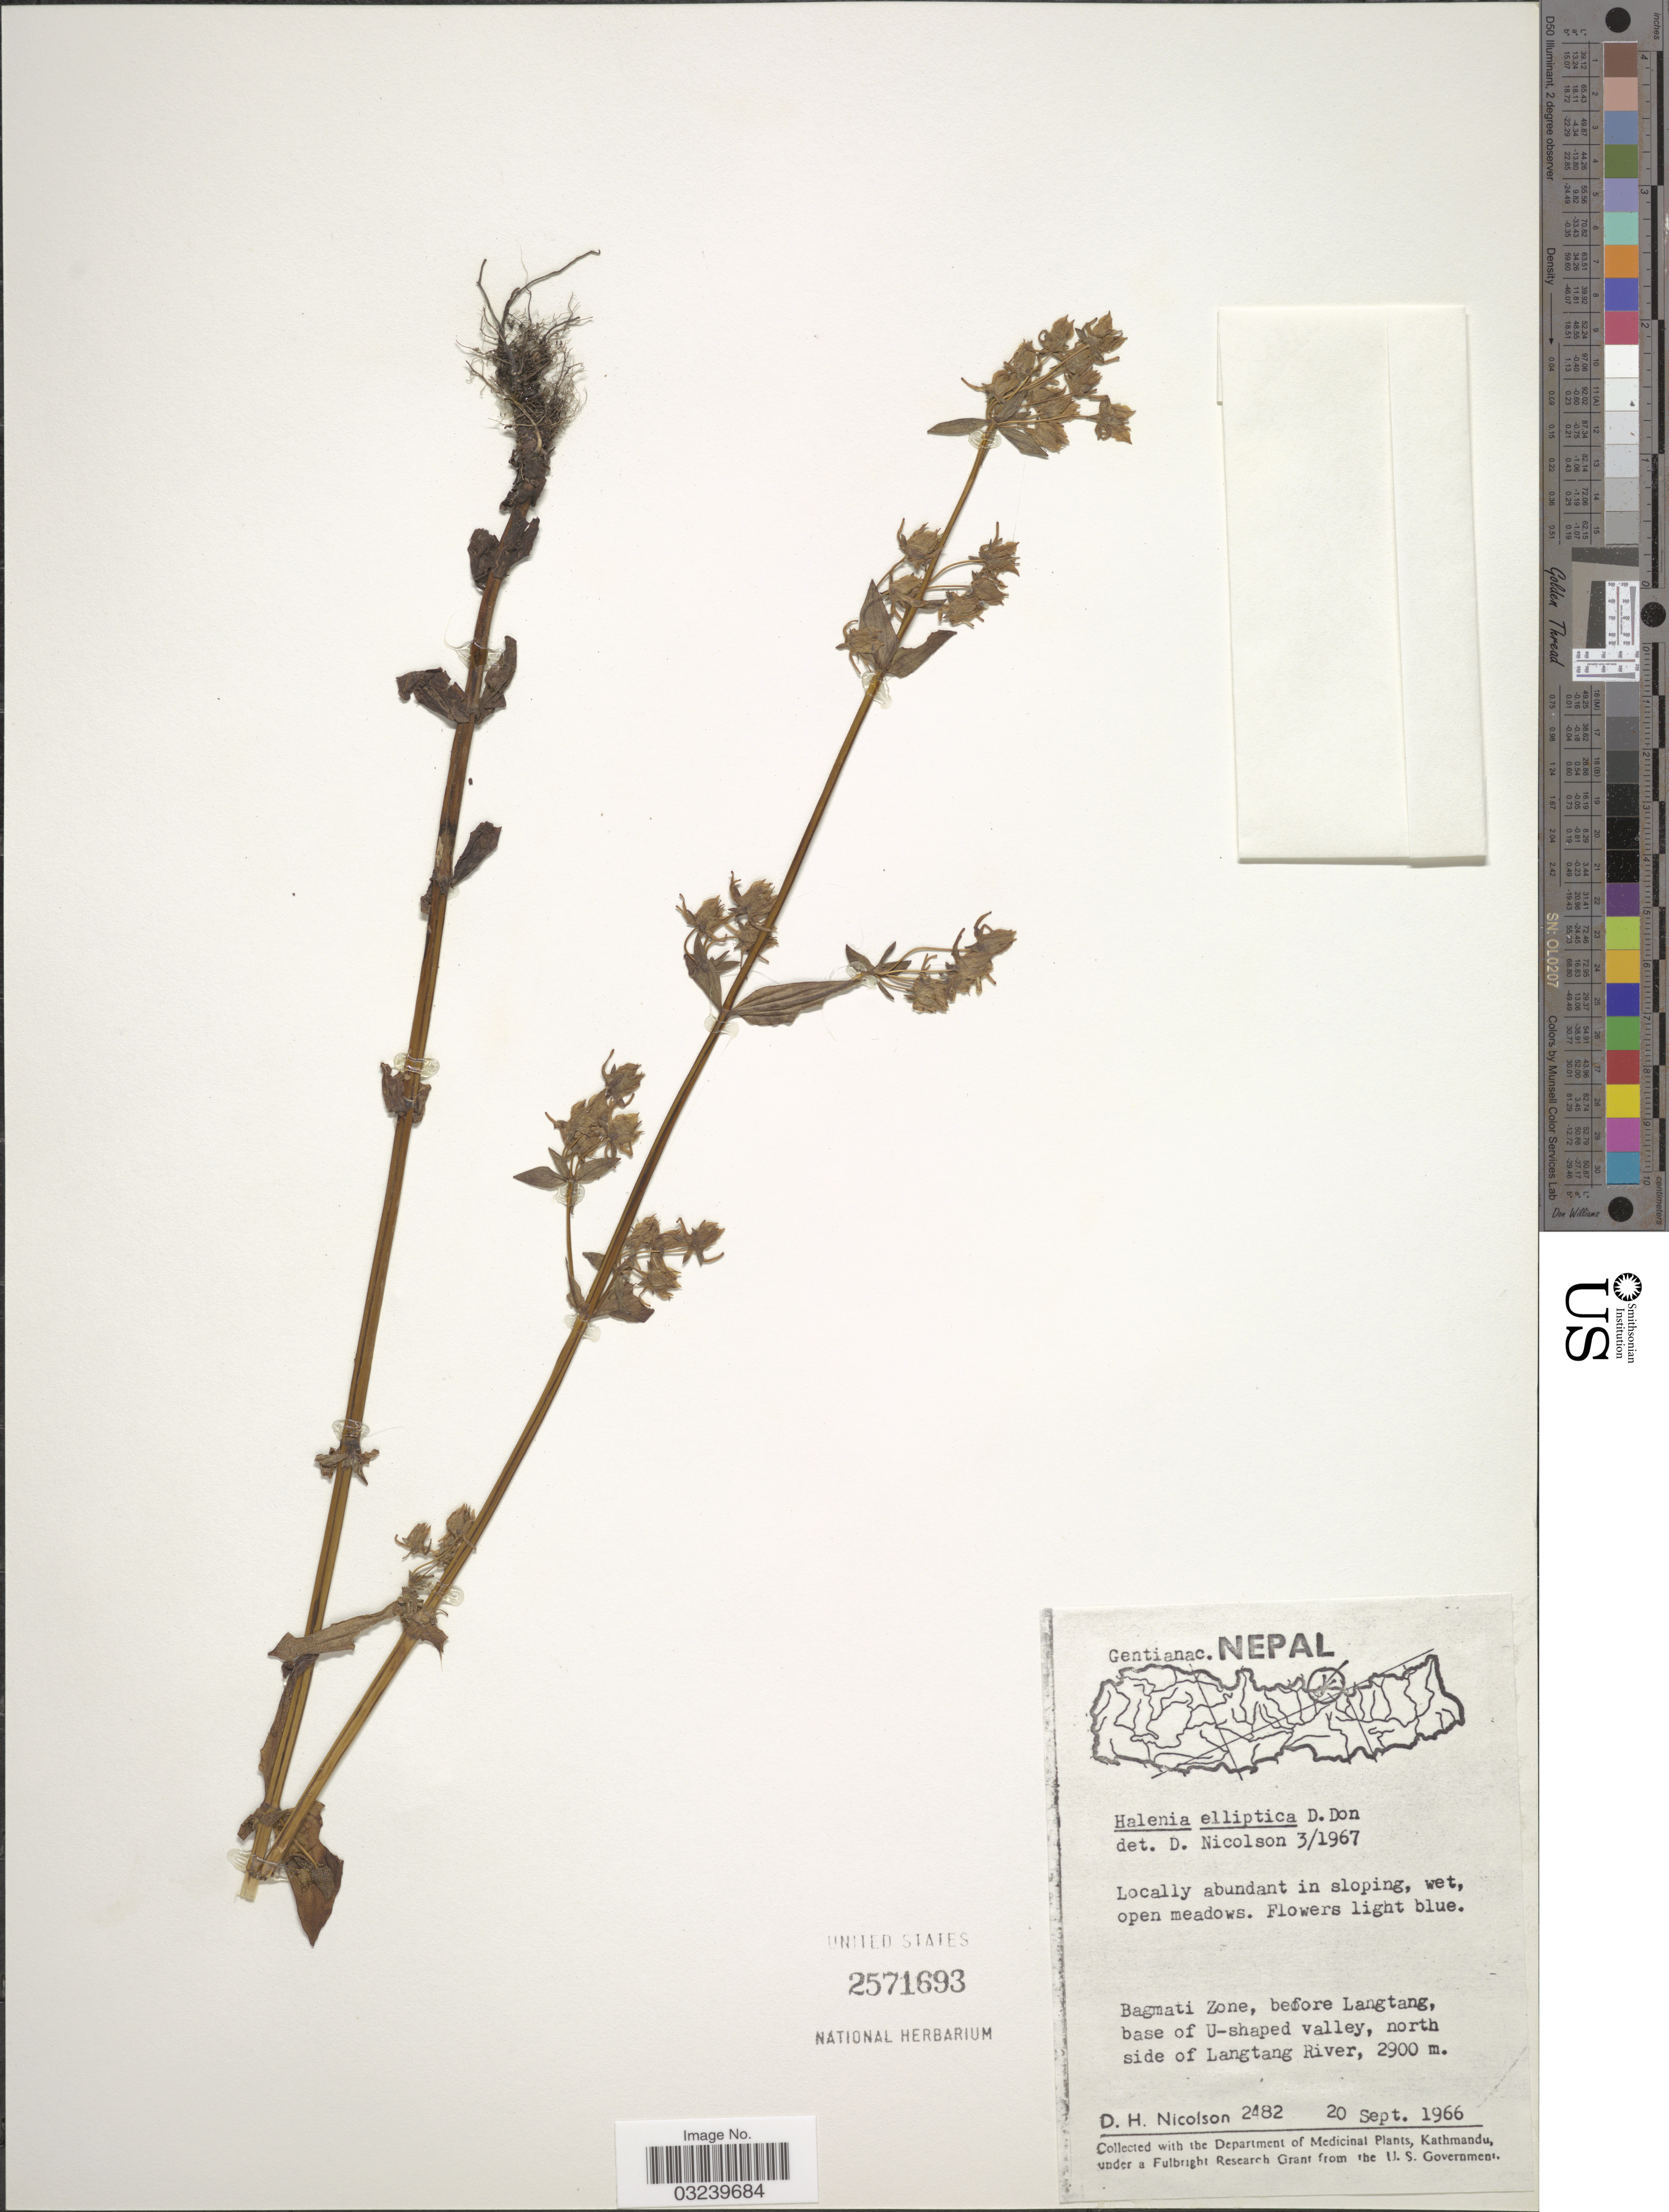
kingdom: Plantae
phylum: Tracheophyta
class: Magnoliopsida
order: Gentianales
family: Gentianaceae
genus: Halenia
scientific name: Halenia elliptica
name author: D. Don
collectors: D. H. Nicolson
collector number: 2482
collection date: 1966-09-20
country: Nepal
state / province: Bagmati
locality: Bagmati Zone, before Langtang, base of U-shaped valley, north side of Langtang River.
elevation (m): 2900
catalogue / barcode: US 2571693